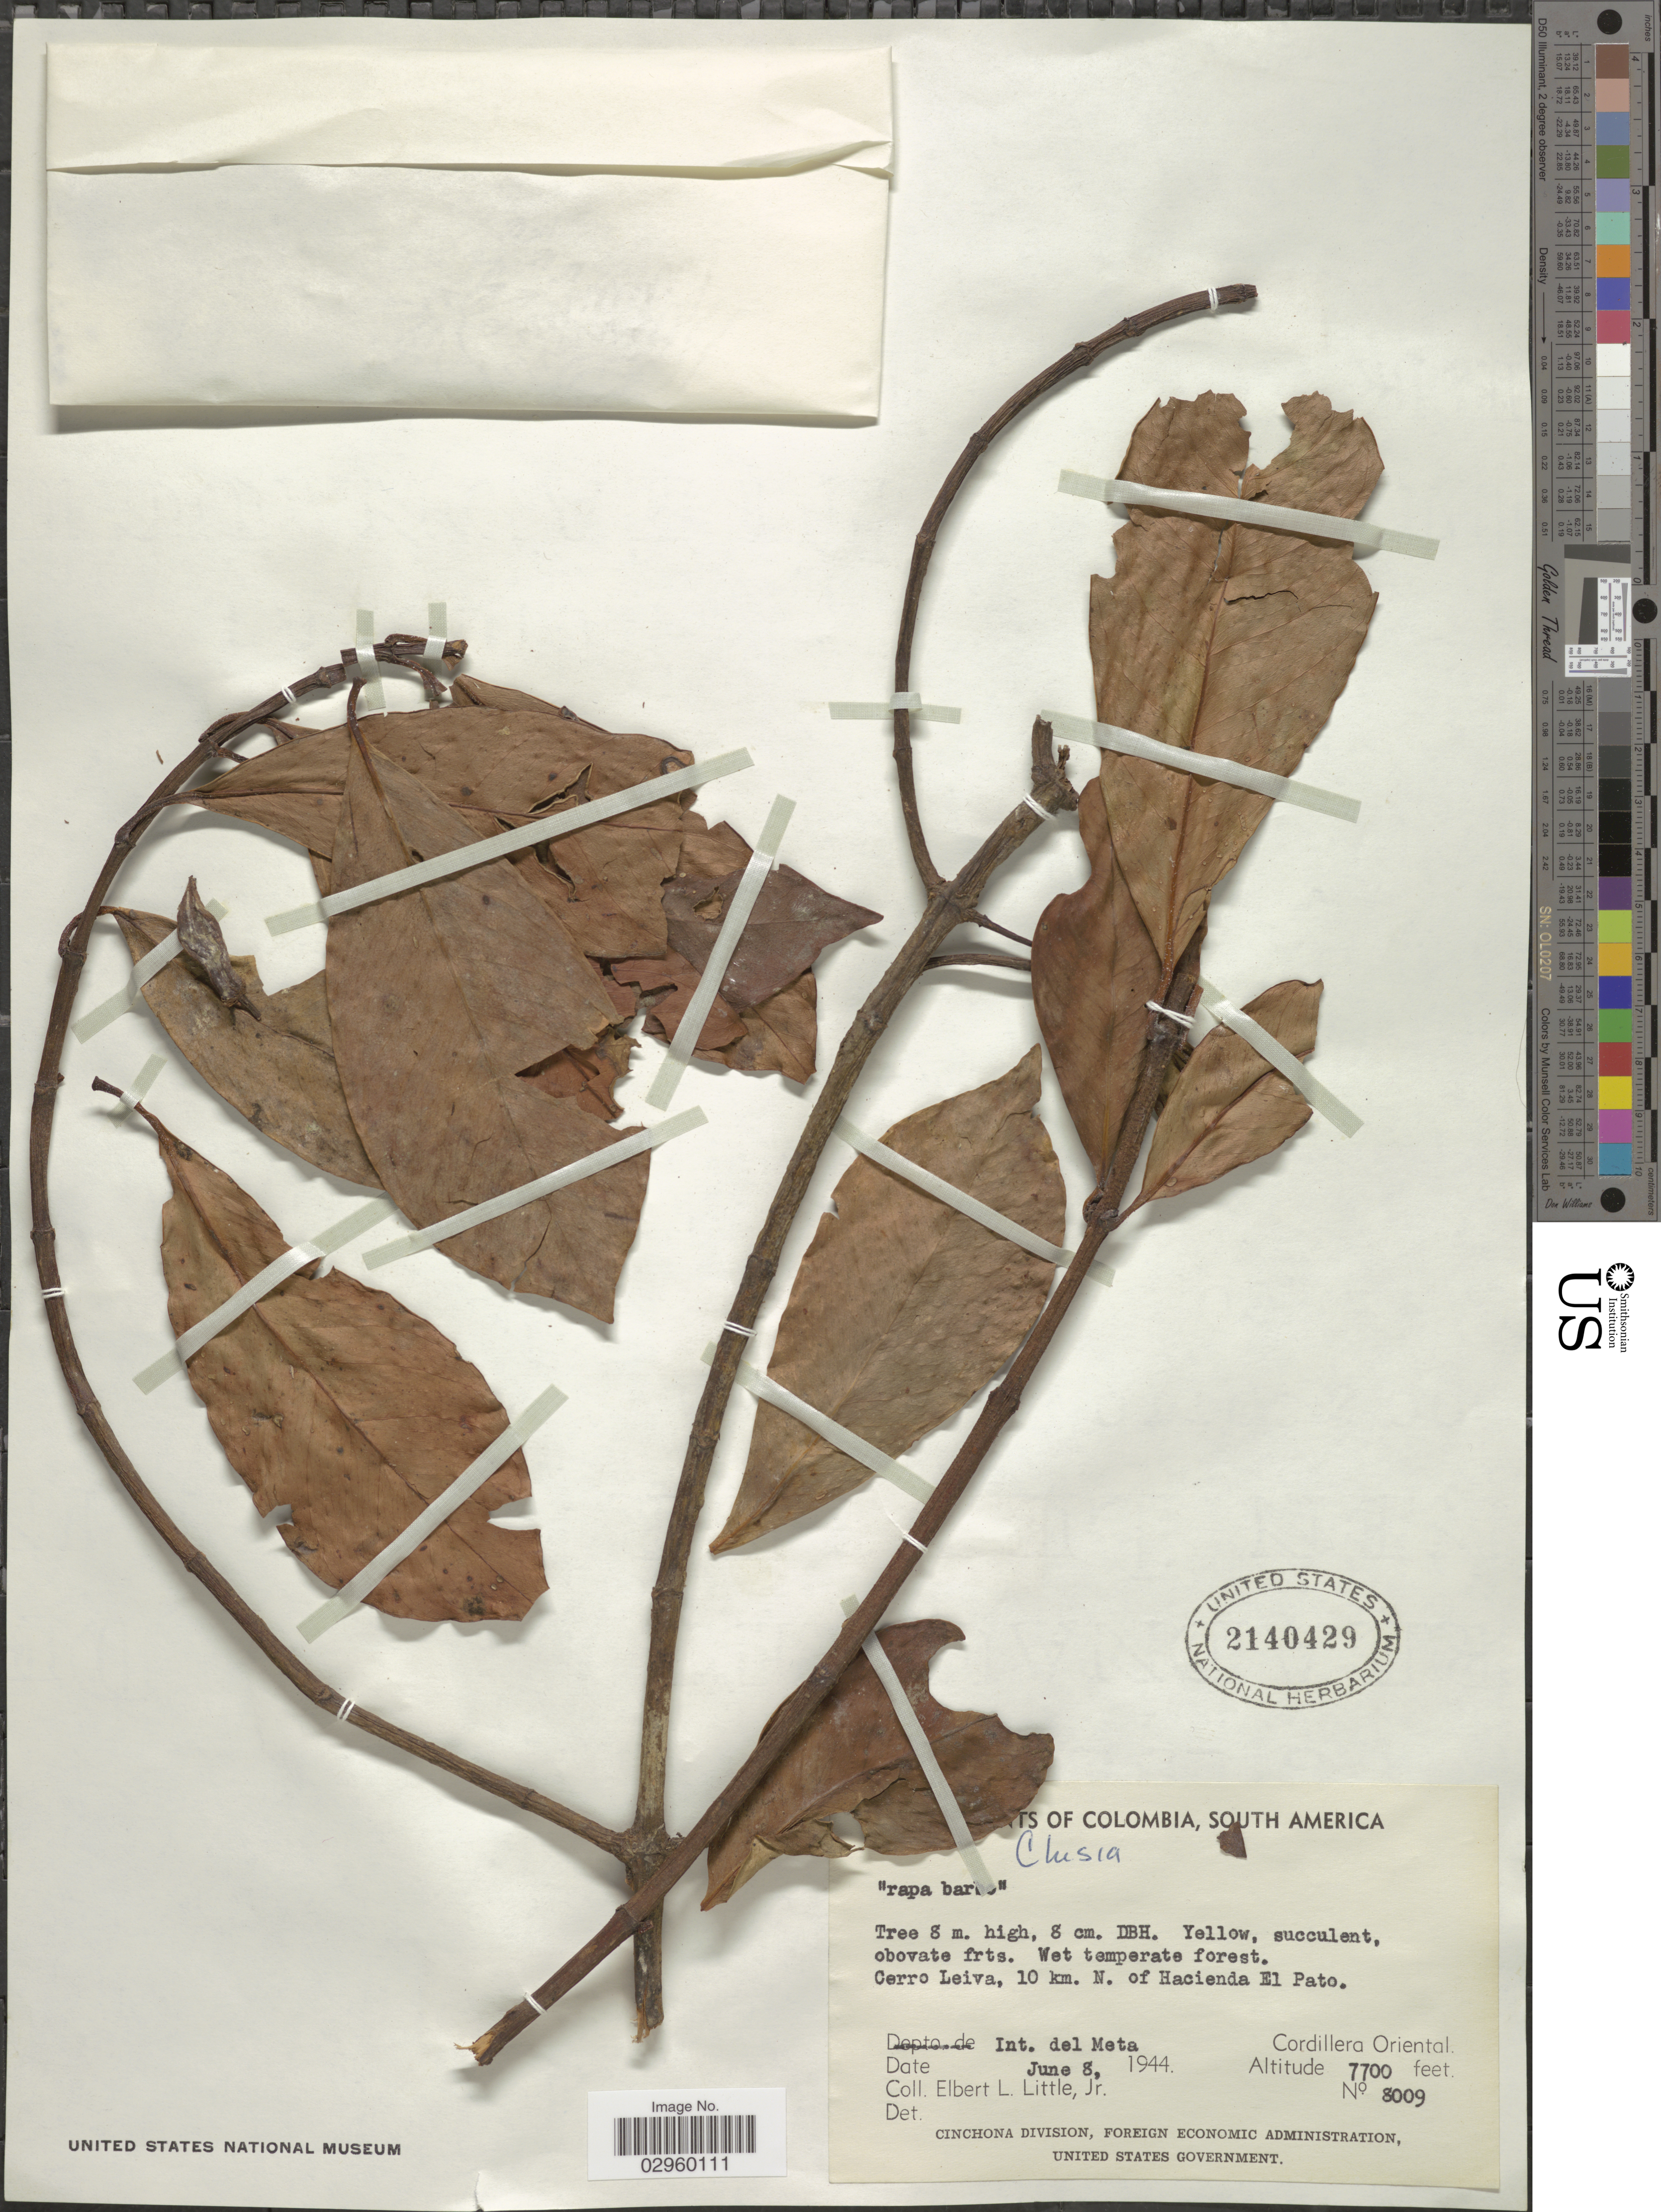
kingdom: Plantae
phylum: Tracheophyta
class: Magnoliopsida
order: Malpighiales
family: Clusiaceae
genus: Clusia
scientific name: Clusia sp.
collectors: E. L. Little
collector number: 8009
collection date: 1944-06-08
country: Colombia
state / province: Meta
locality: Cerro Leiva, 10 km. N. of Hacienda El Pato, Int. del Meta, Cordillera Oriental.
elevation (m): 2347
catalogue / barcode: US 2140429